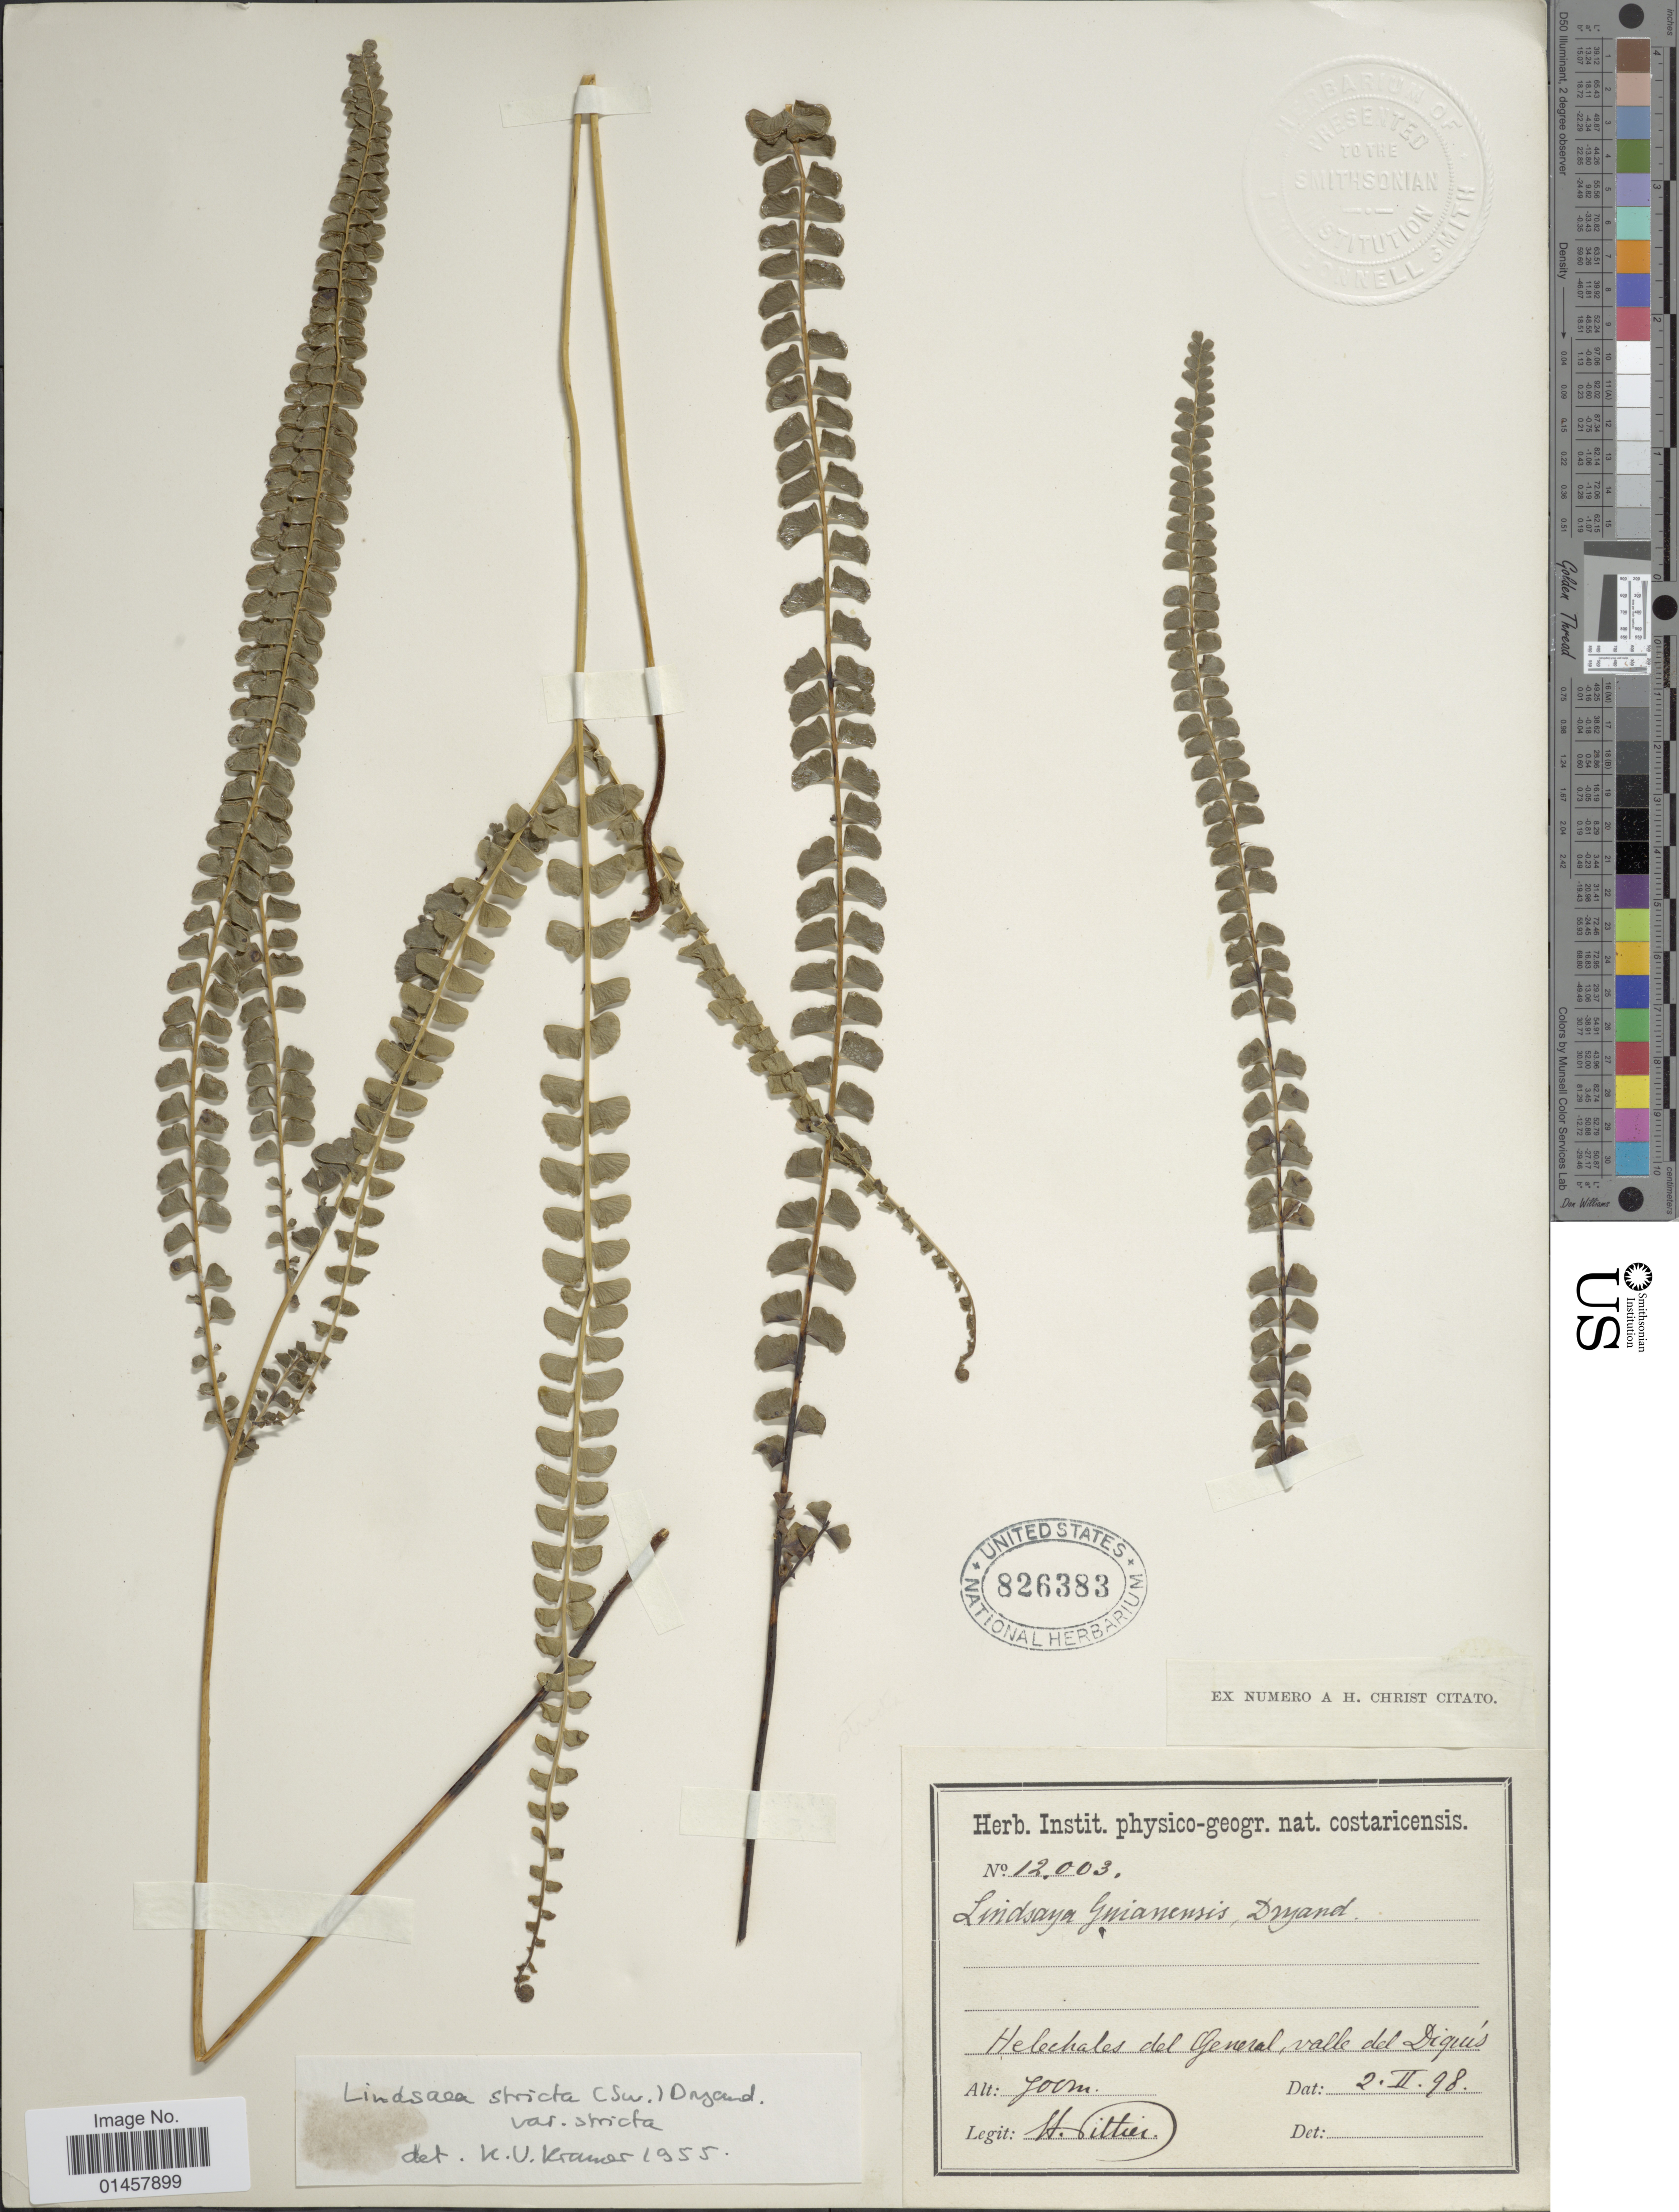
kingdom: Plantae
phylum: Tracheophyta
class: Polypodiopsida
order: Polypodiales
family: Lindsaeaceae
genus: Lindsaea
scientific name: Lindsaea stricta f. stricta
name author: (Sw.) Dryand.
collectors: H. F. Pittier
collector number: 12003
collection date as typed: Transcribed d/m/y: 2/2/98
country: Costa Rica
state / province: Puntarenas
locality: Helechales del General, valle del Diquis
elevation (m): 700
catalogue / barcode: US 826383